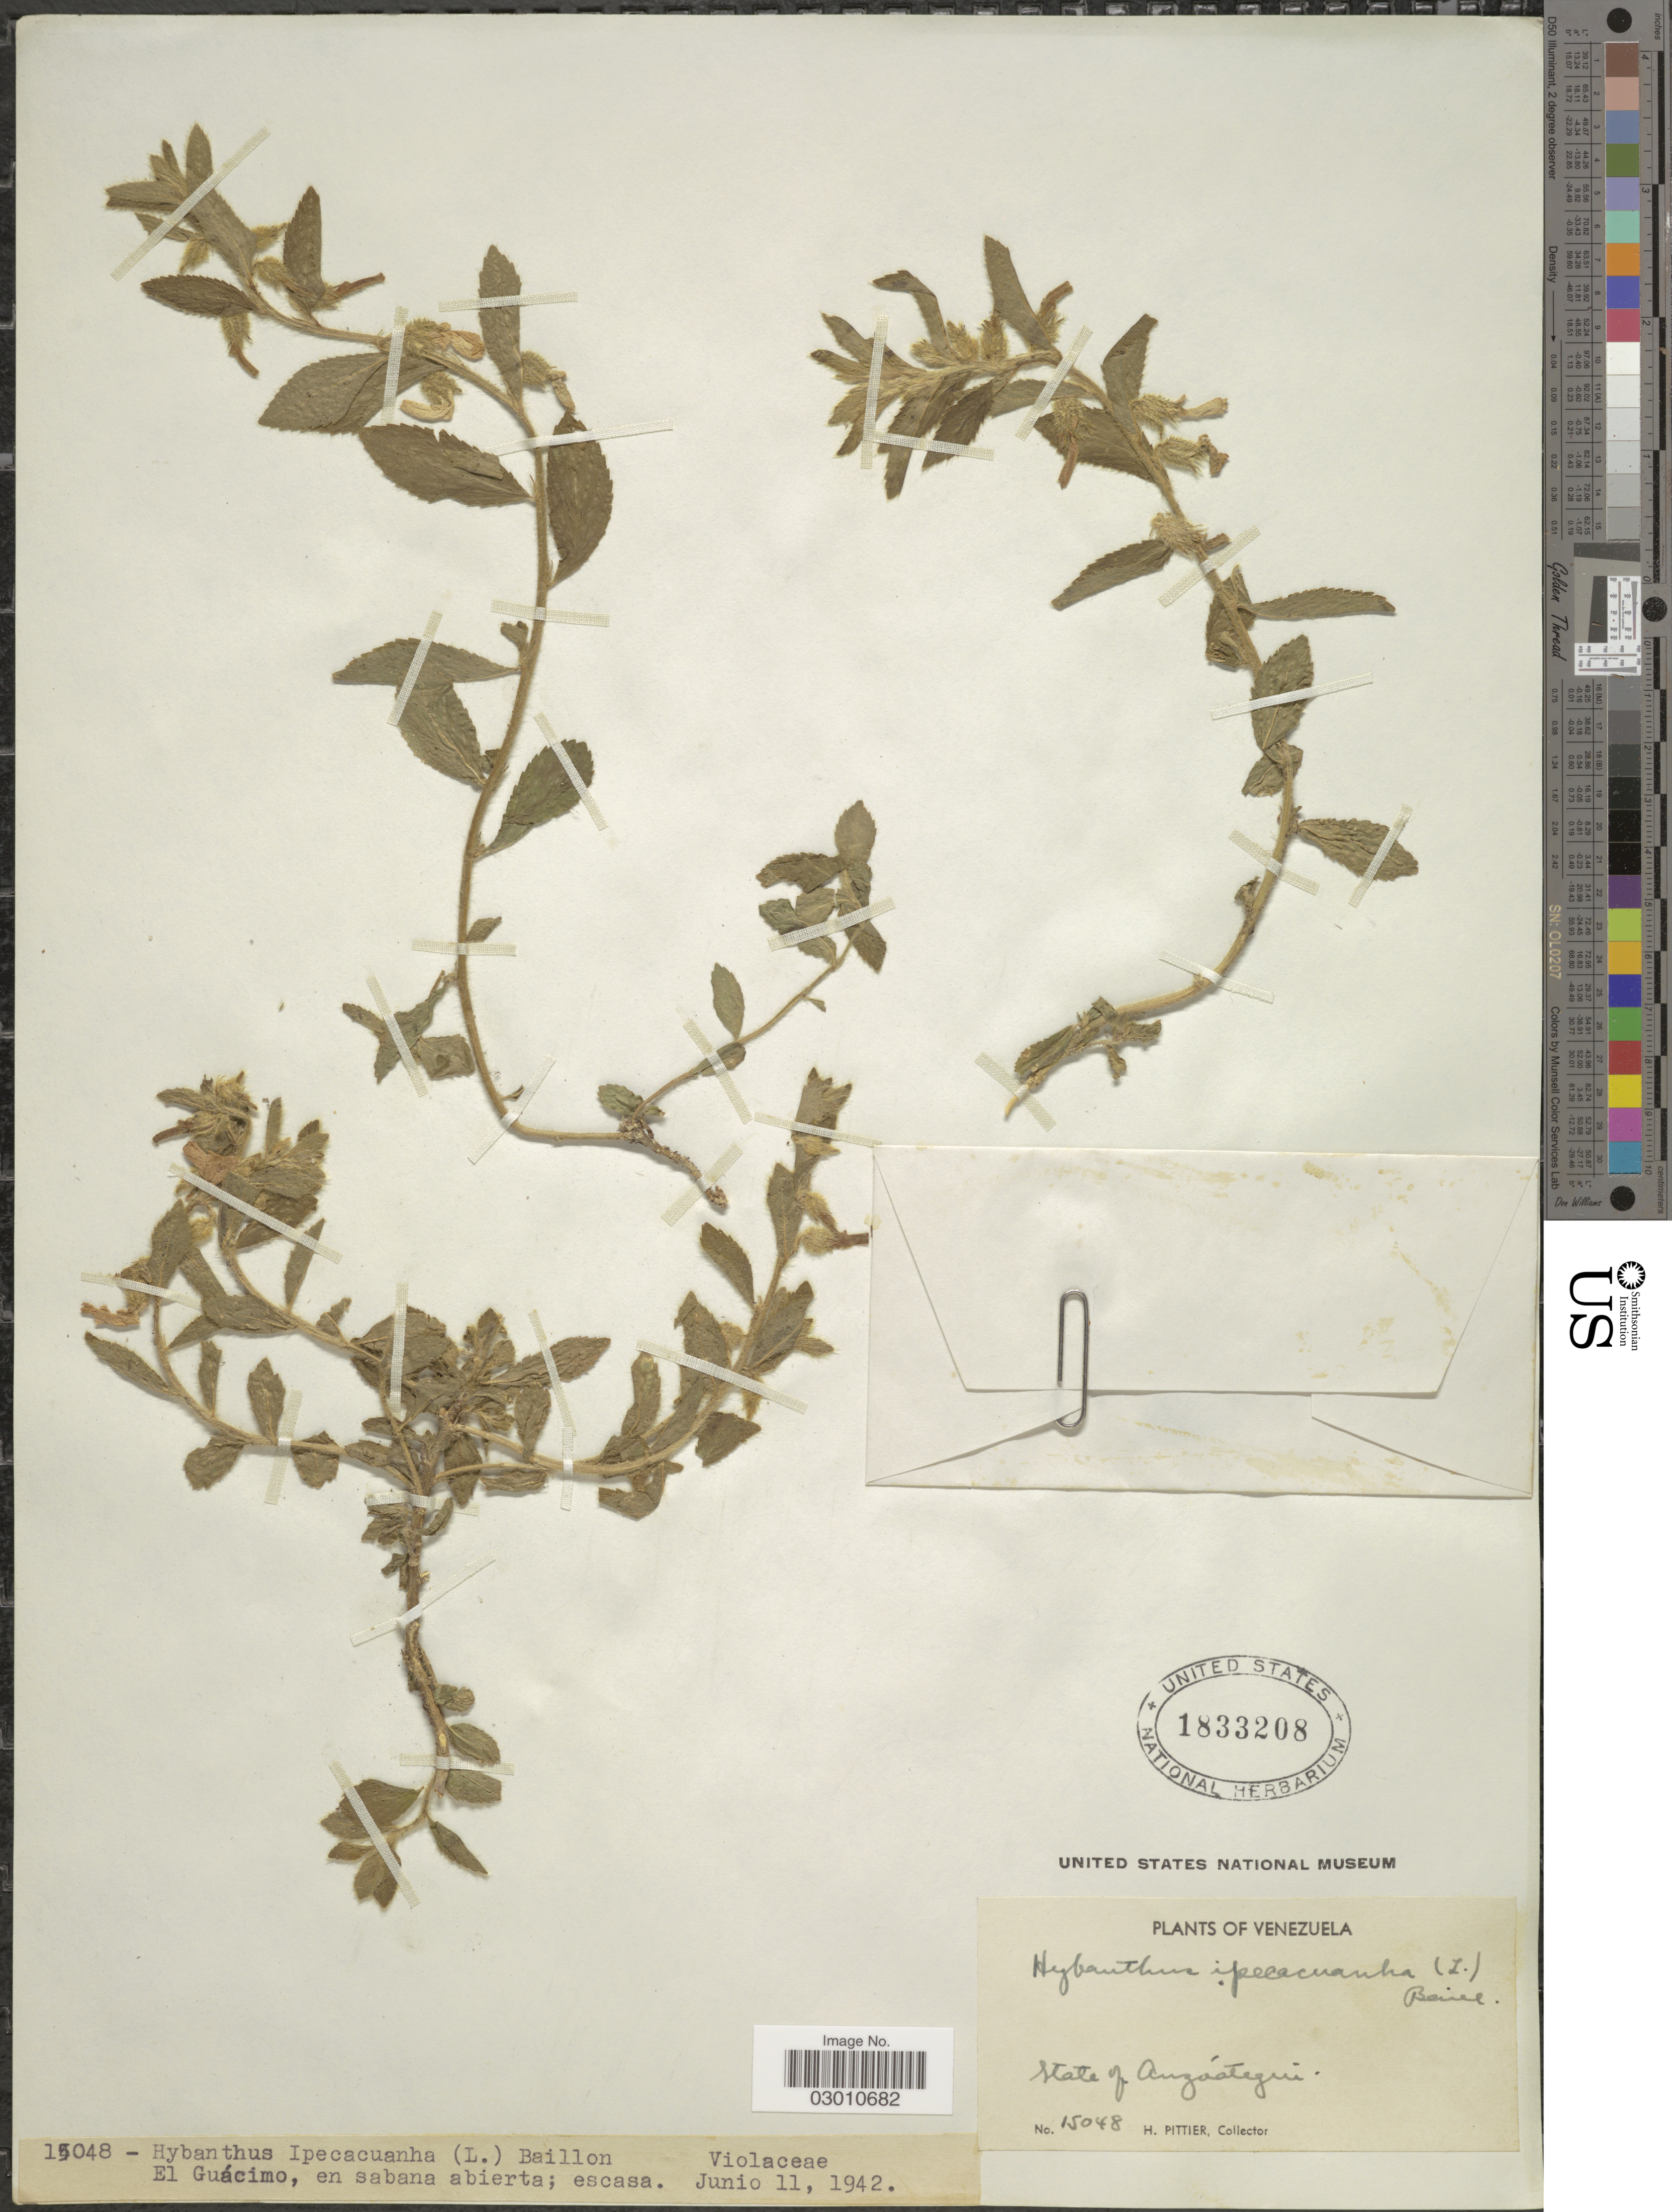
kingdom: Plantae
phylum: Tracheophyta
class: Magnoliopsida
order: Malpighiales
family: Violaceae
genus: Pombalia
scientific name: Pombalia calceolaria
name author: (L.) Paula-Souza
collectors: H. F. Pittier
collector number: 15048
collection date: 1942-06-11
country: Venezuela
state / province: Anzoategui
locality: El Guácimo, en sabana abierta; escasa.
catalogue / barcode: US 1833208